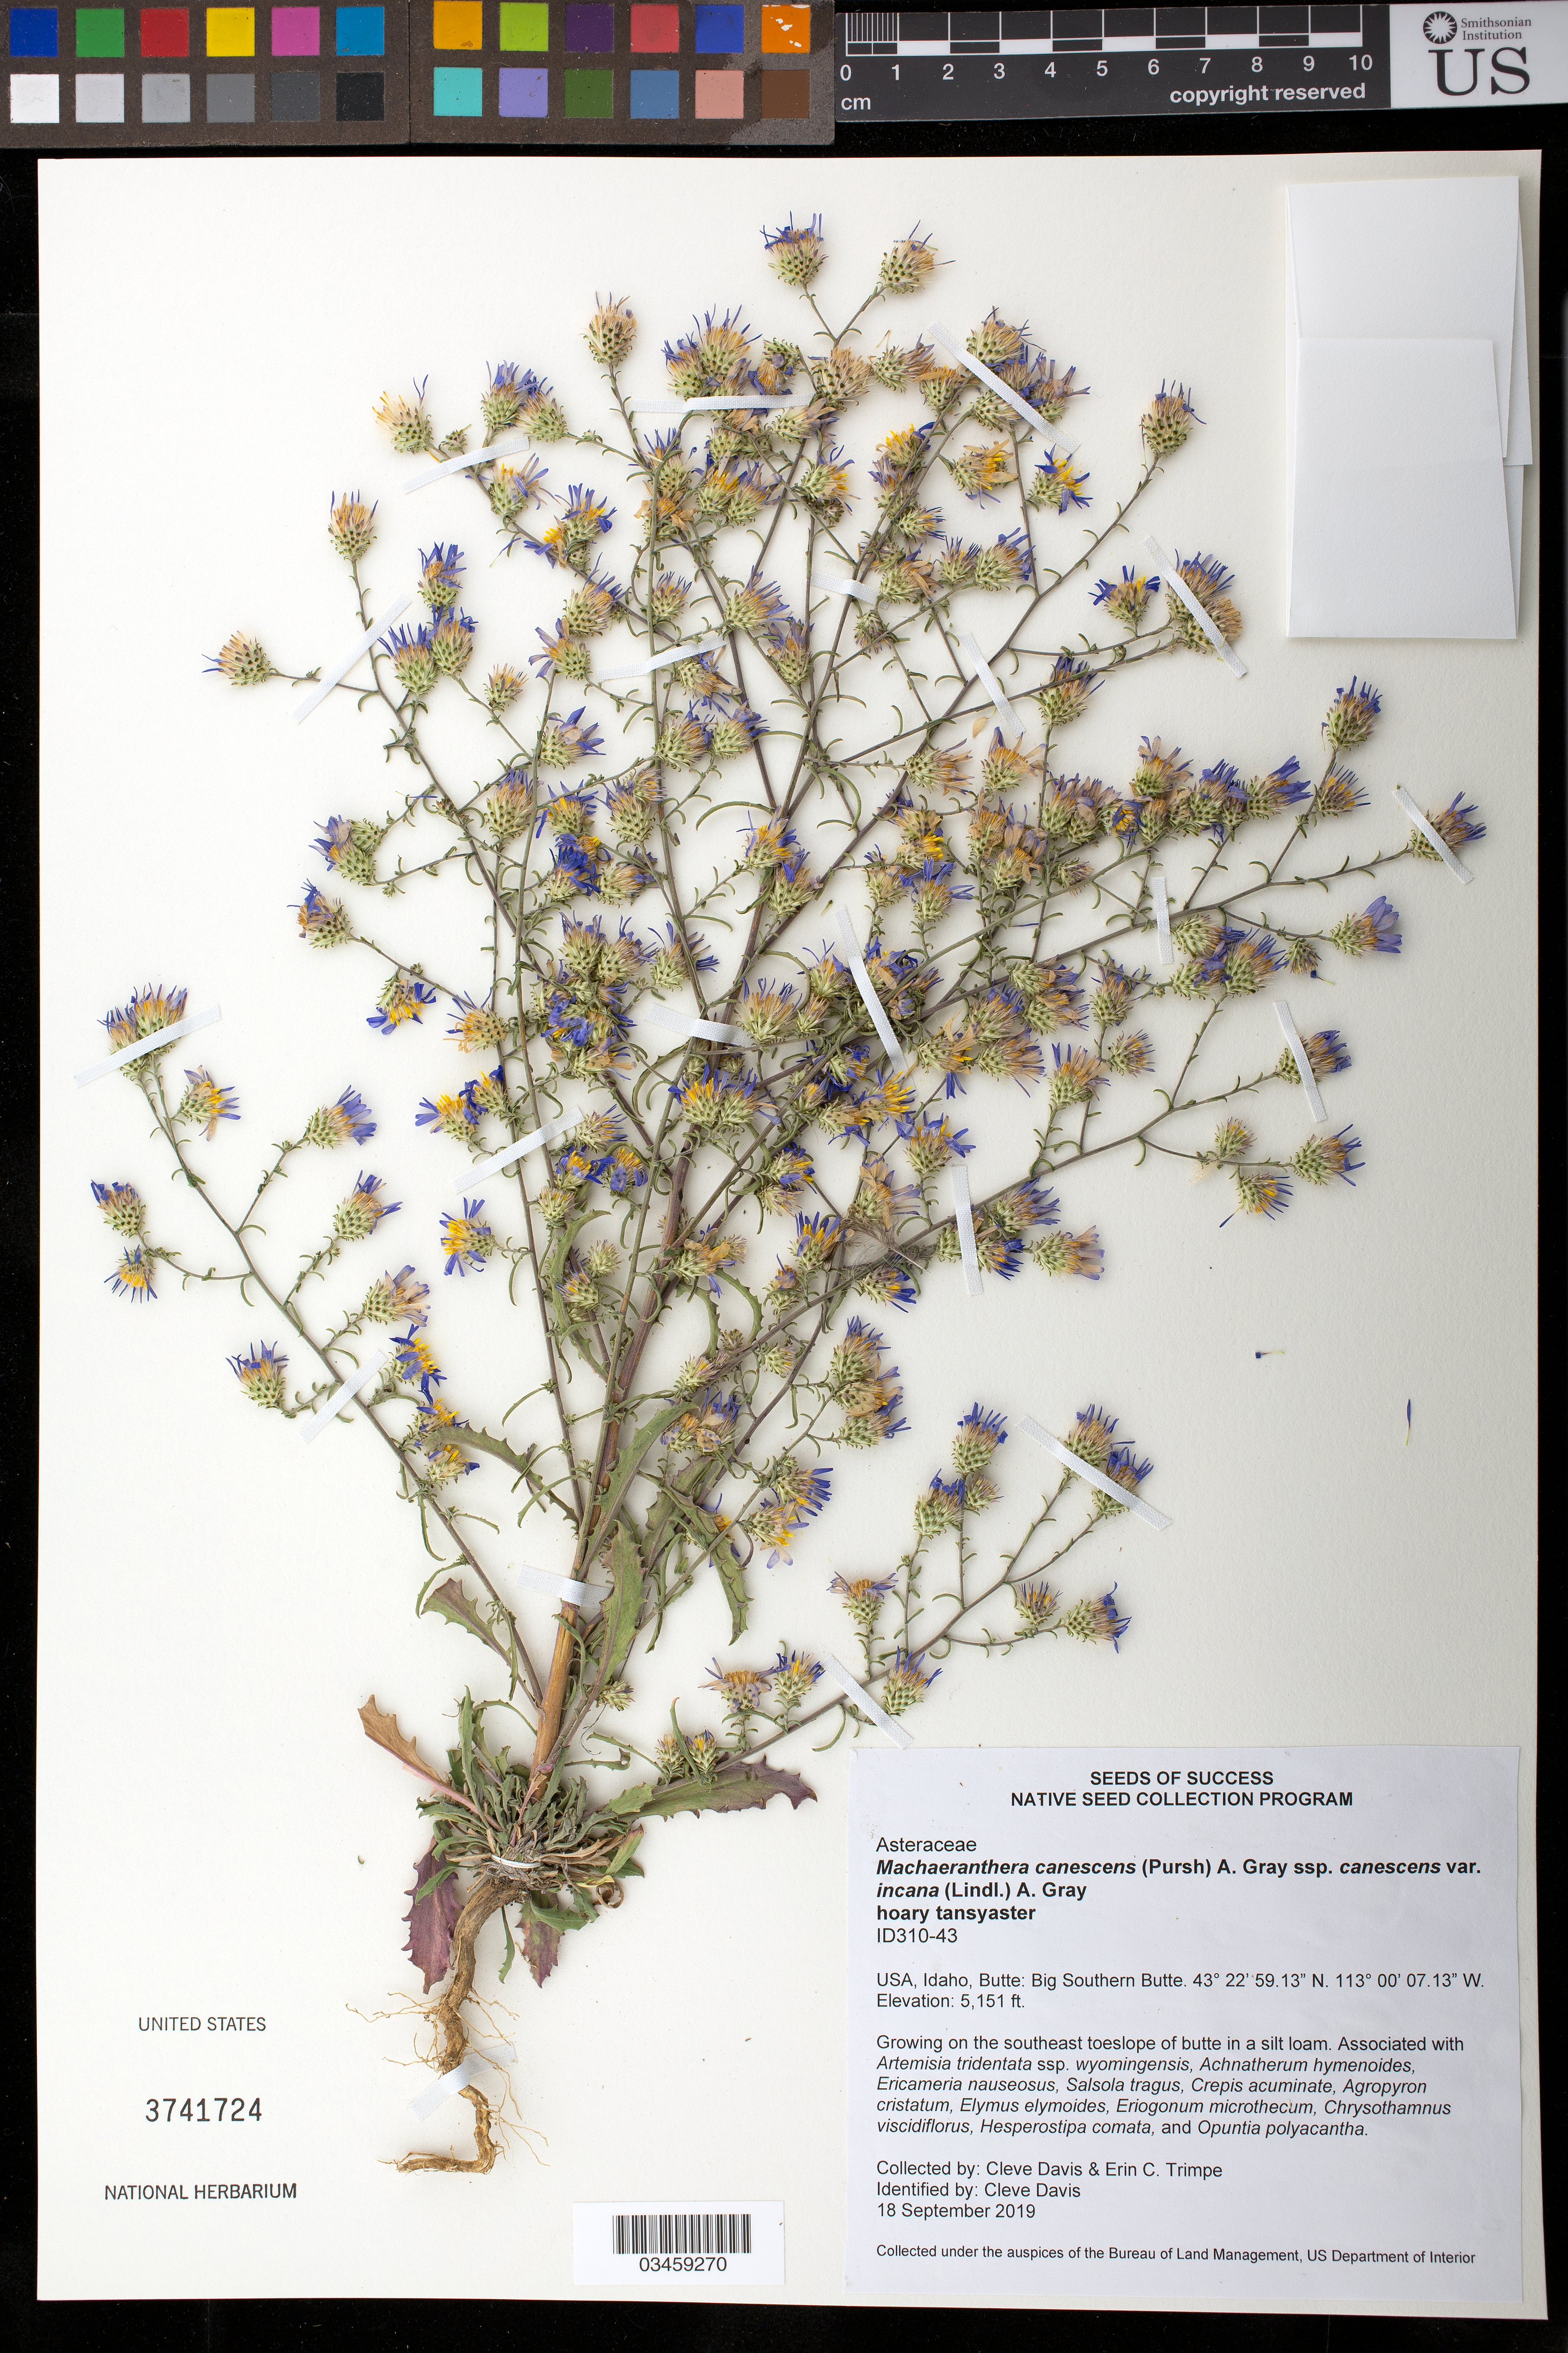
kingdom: Plantae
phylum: Tracheophyta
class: Magnoliopsida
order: Asterales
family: Asteraceae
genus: Machaeranthera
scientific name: Machaeranthera canescens var. incana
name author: (Lindl.) A. Gray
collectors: C. Davis & E. Trimpe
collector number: IZD310-043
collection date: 2019-09-18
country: United States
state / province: Idaho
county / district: Butte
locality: Big Southern Butte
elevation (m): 1570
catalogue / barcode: US 3741724